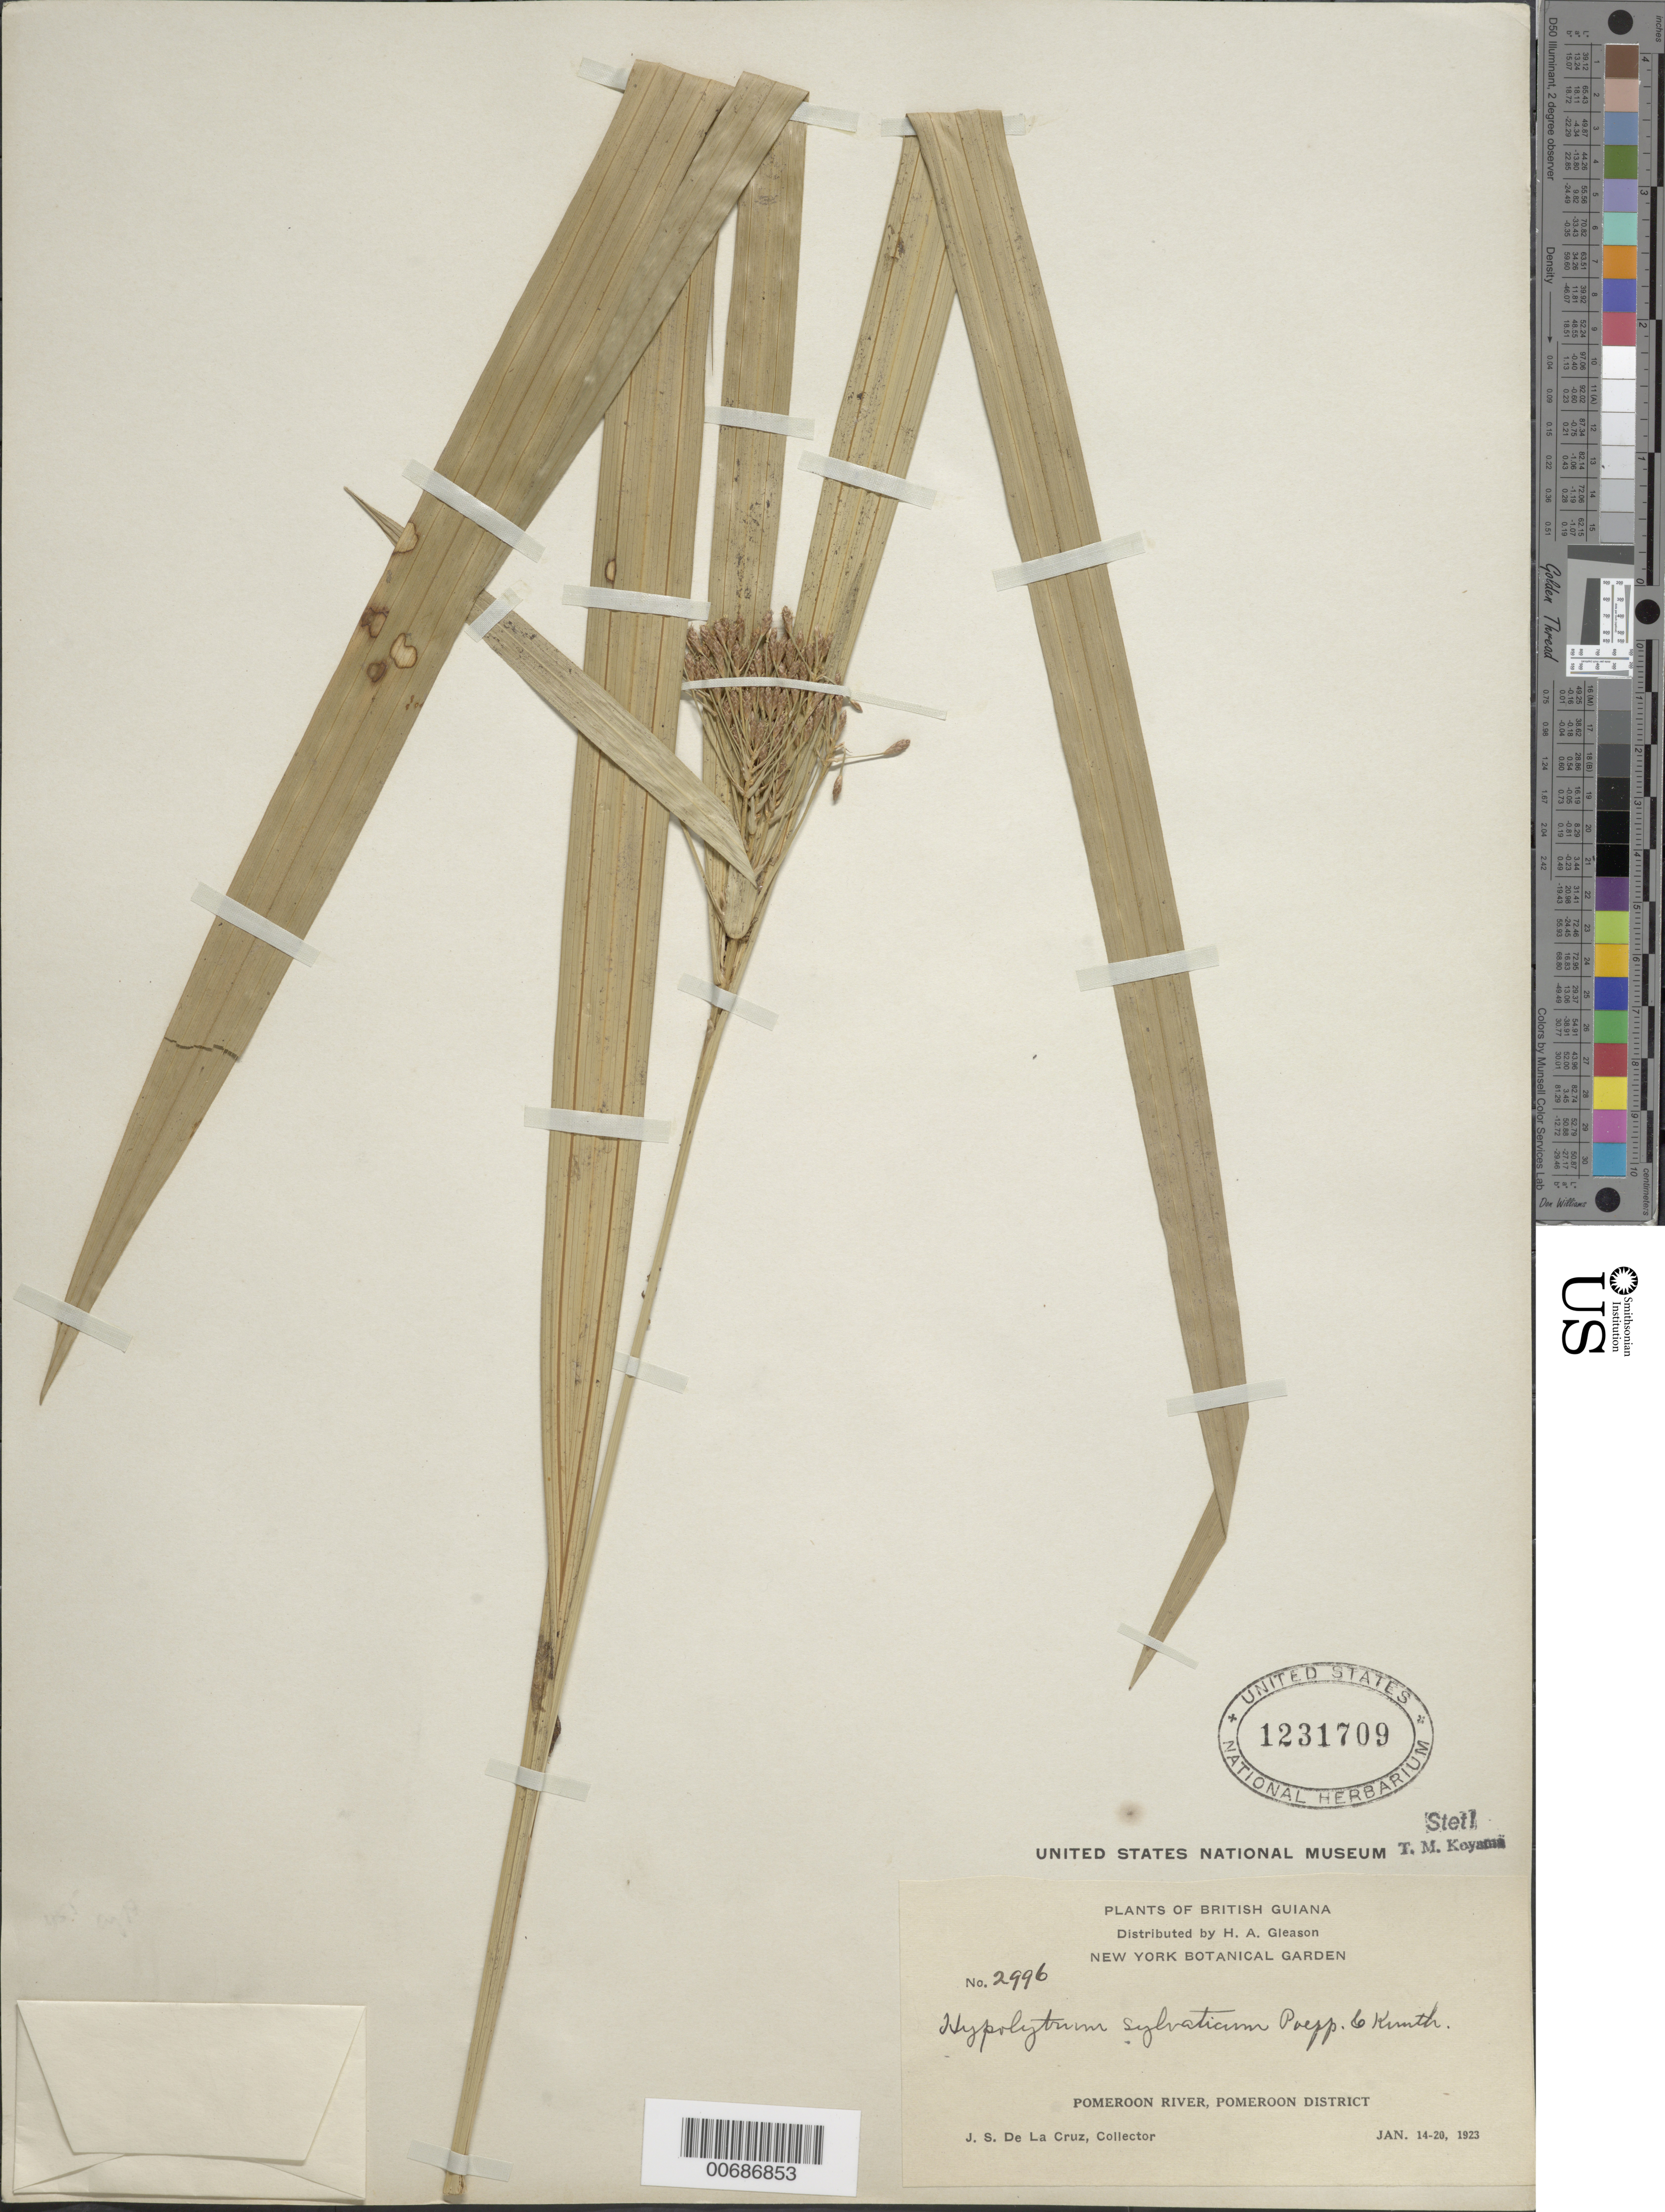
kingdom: Plantae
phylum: Tracheophyta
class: Liliopsida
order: Poales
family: Cyperaceae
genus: Hypolytrum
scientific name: Hypolytrum longifolium subsp. sylvaticum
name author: (Poepp. ex Kunth) T. Koyama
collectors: J. S. de la Cruz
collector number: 2996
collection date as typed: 14-Jan-23 to 20-Jan-23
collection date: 1923-01-14/1923-01-20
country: Guyana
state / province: Pomeroon-Supenaam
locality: Pomeroon R.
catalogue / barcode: US 1231709